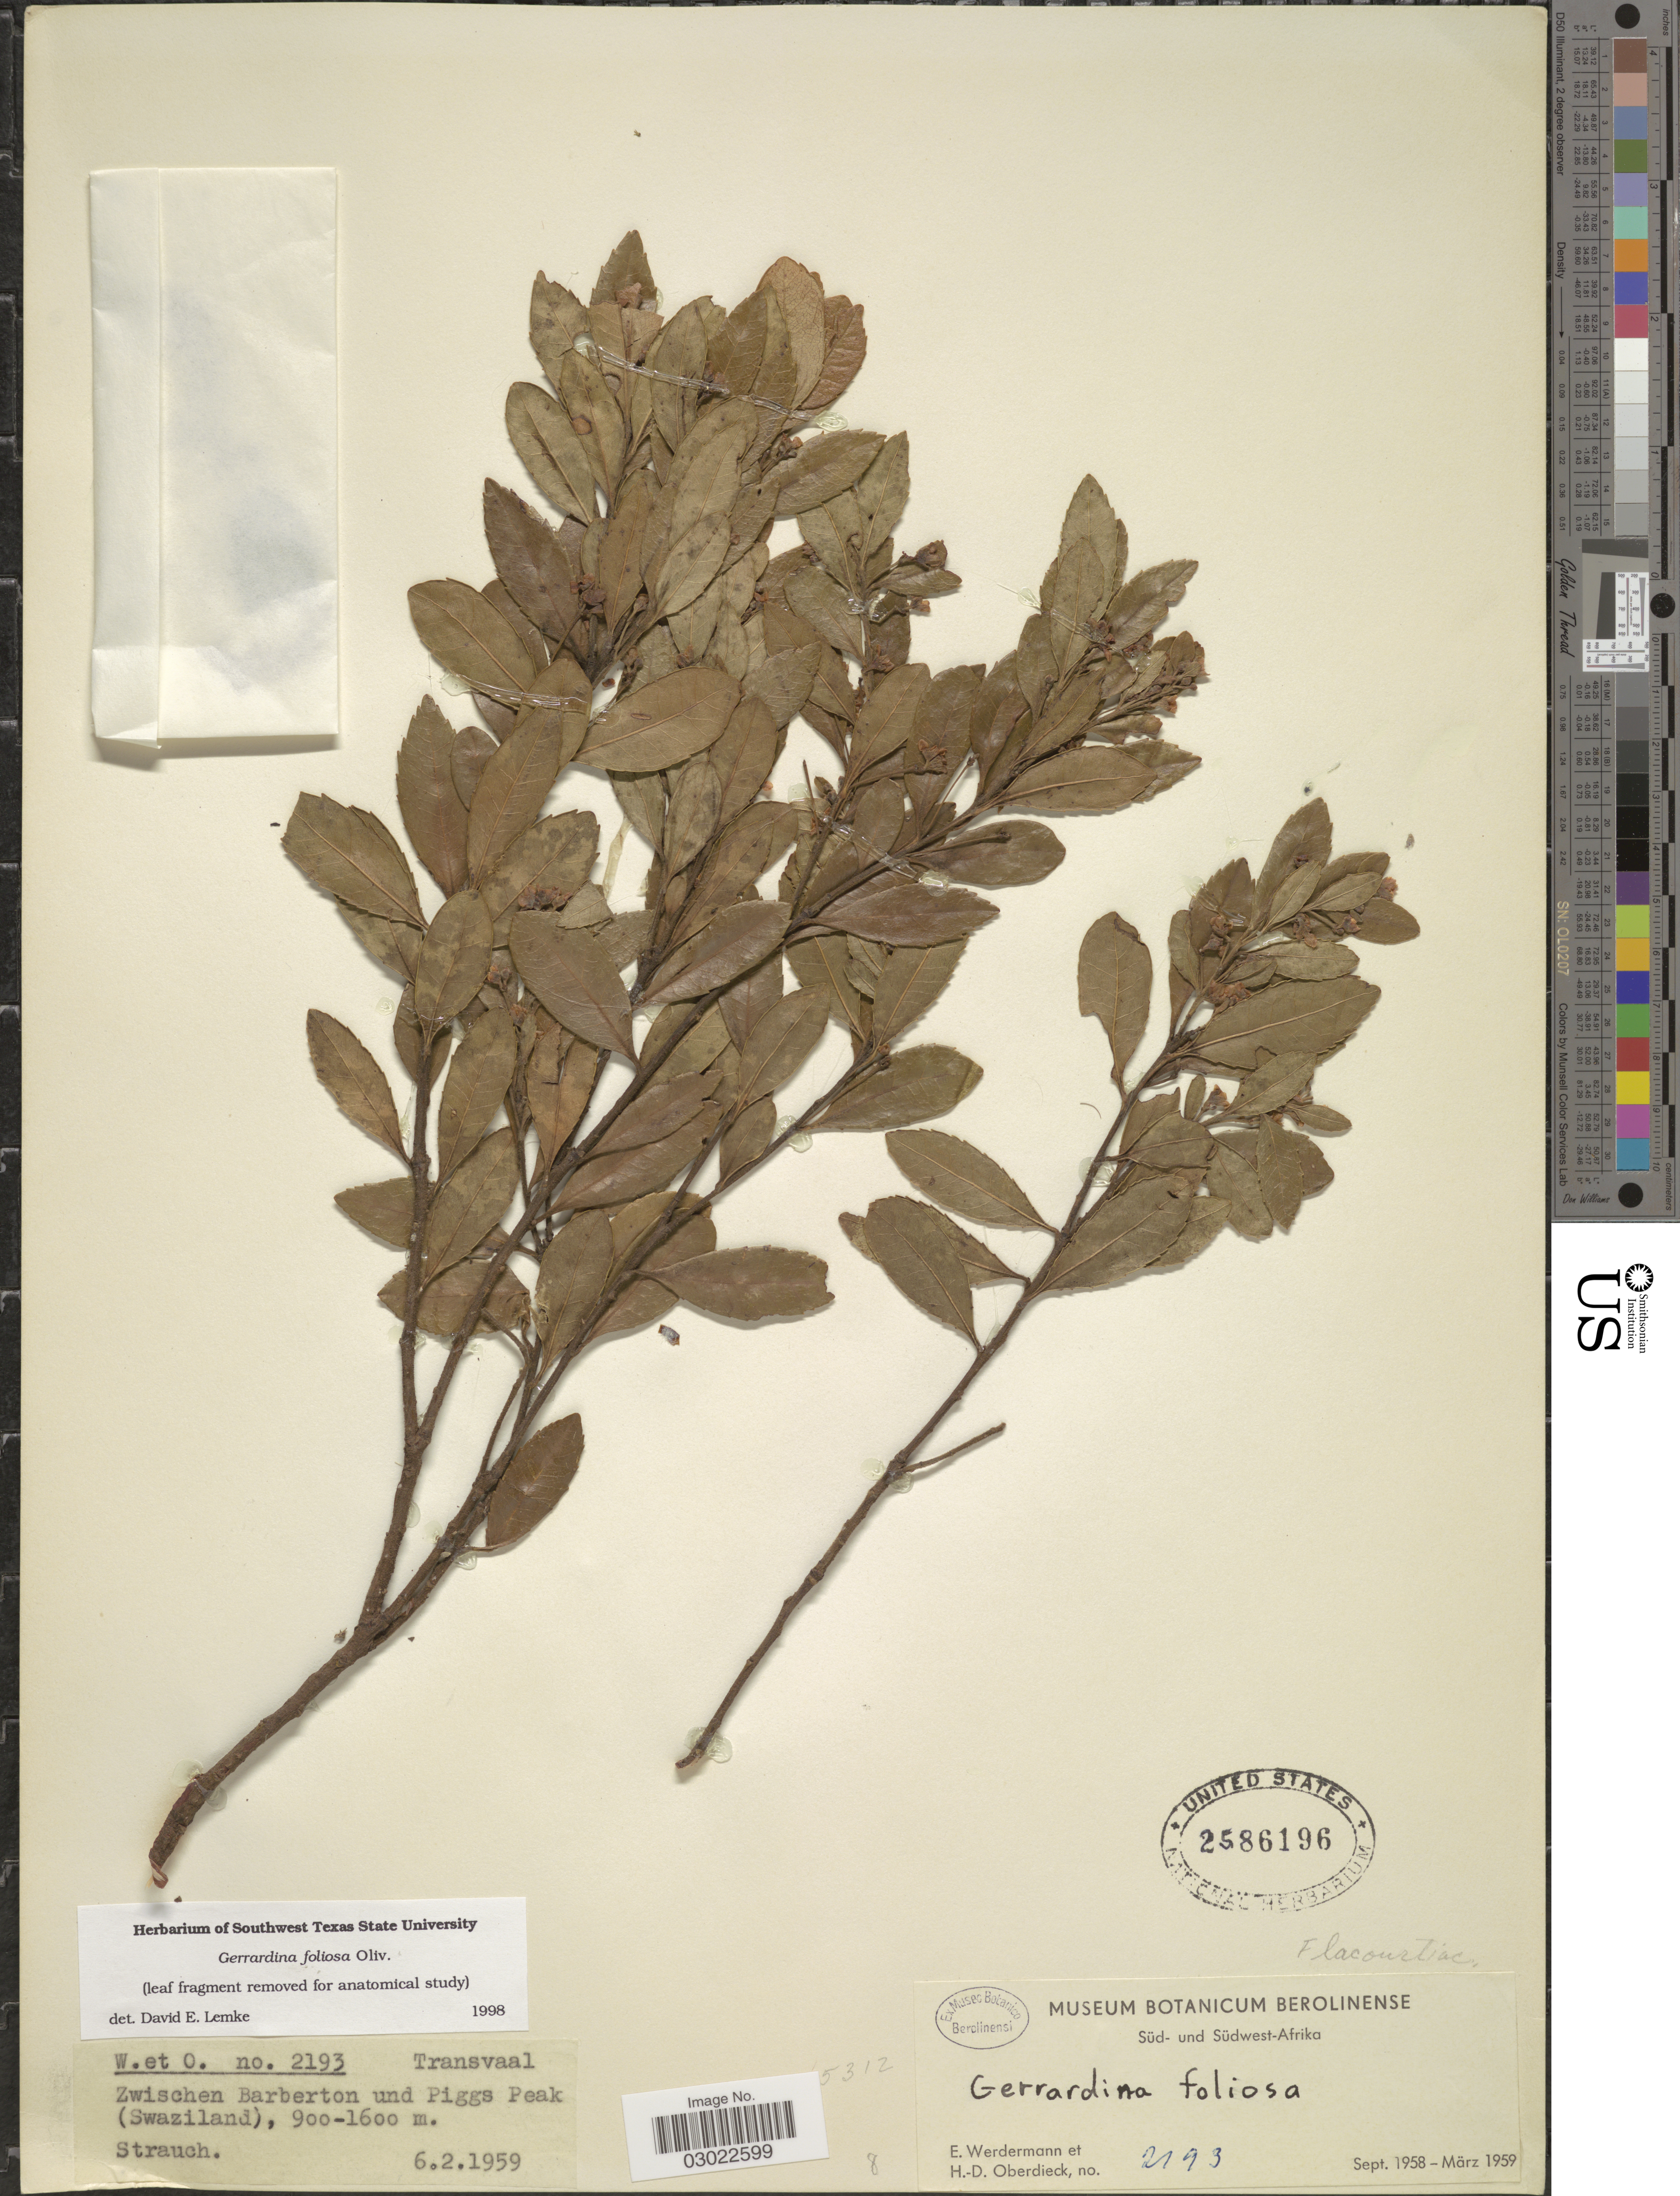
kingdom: Plantae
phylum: Tracheophyta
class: Magnoliopsida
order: Huerteales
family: Gerrardinaceae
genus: Gerrardina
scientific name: Gerrardina foliosa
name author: Oliv.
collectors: E. Werdermann & H. Oberdieck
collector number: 2193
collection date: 1959-02-06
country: Eswatini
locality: Transvaal. Zwischen Barberton und Piggs Peak.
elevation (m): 900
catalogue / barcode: US 2586196